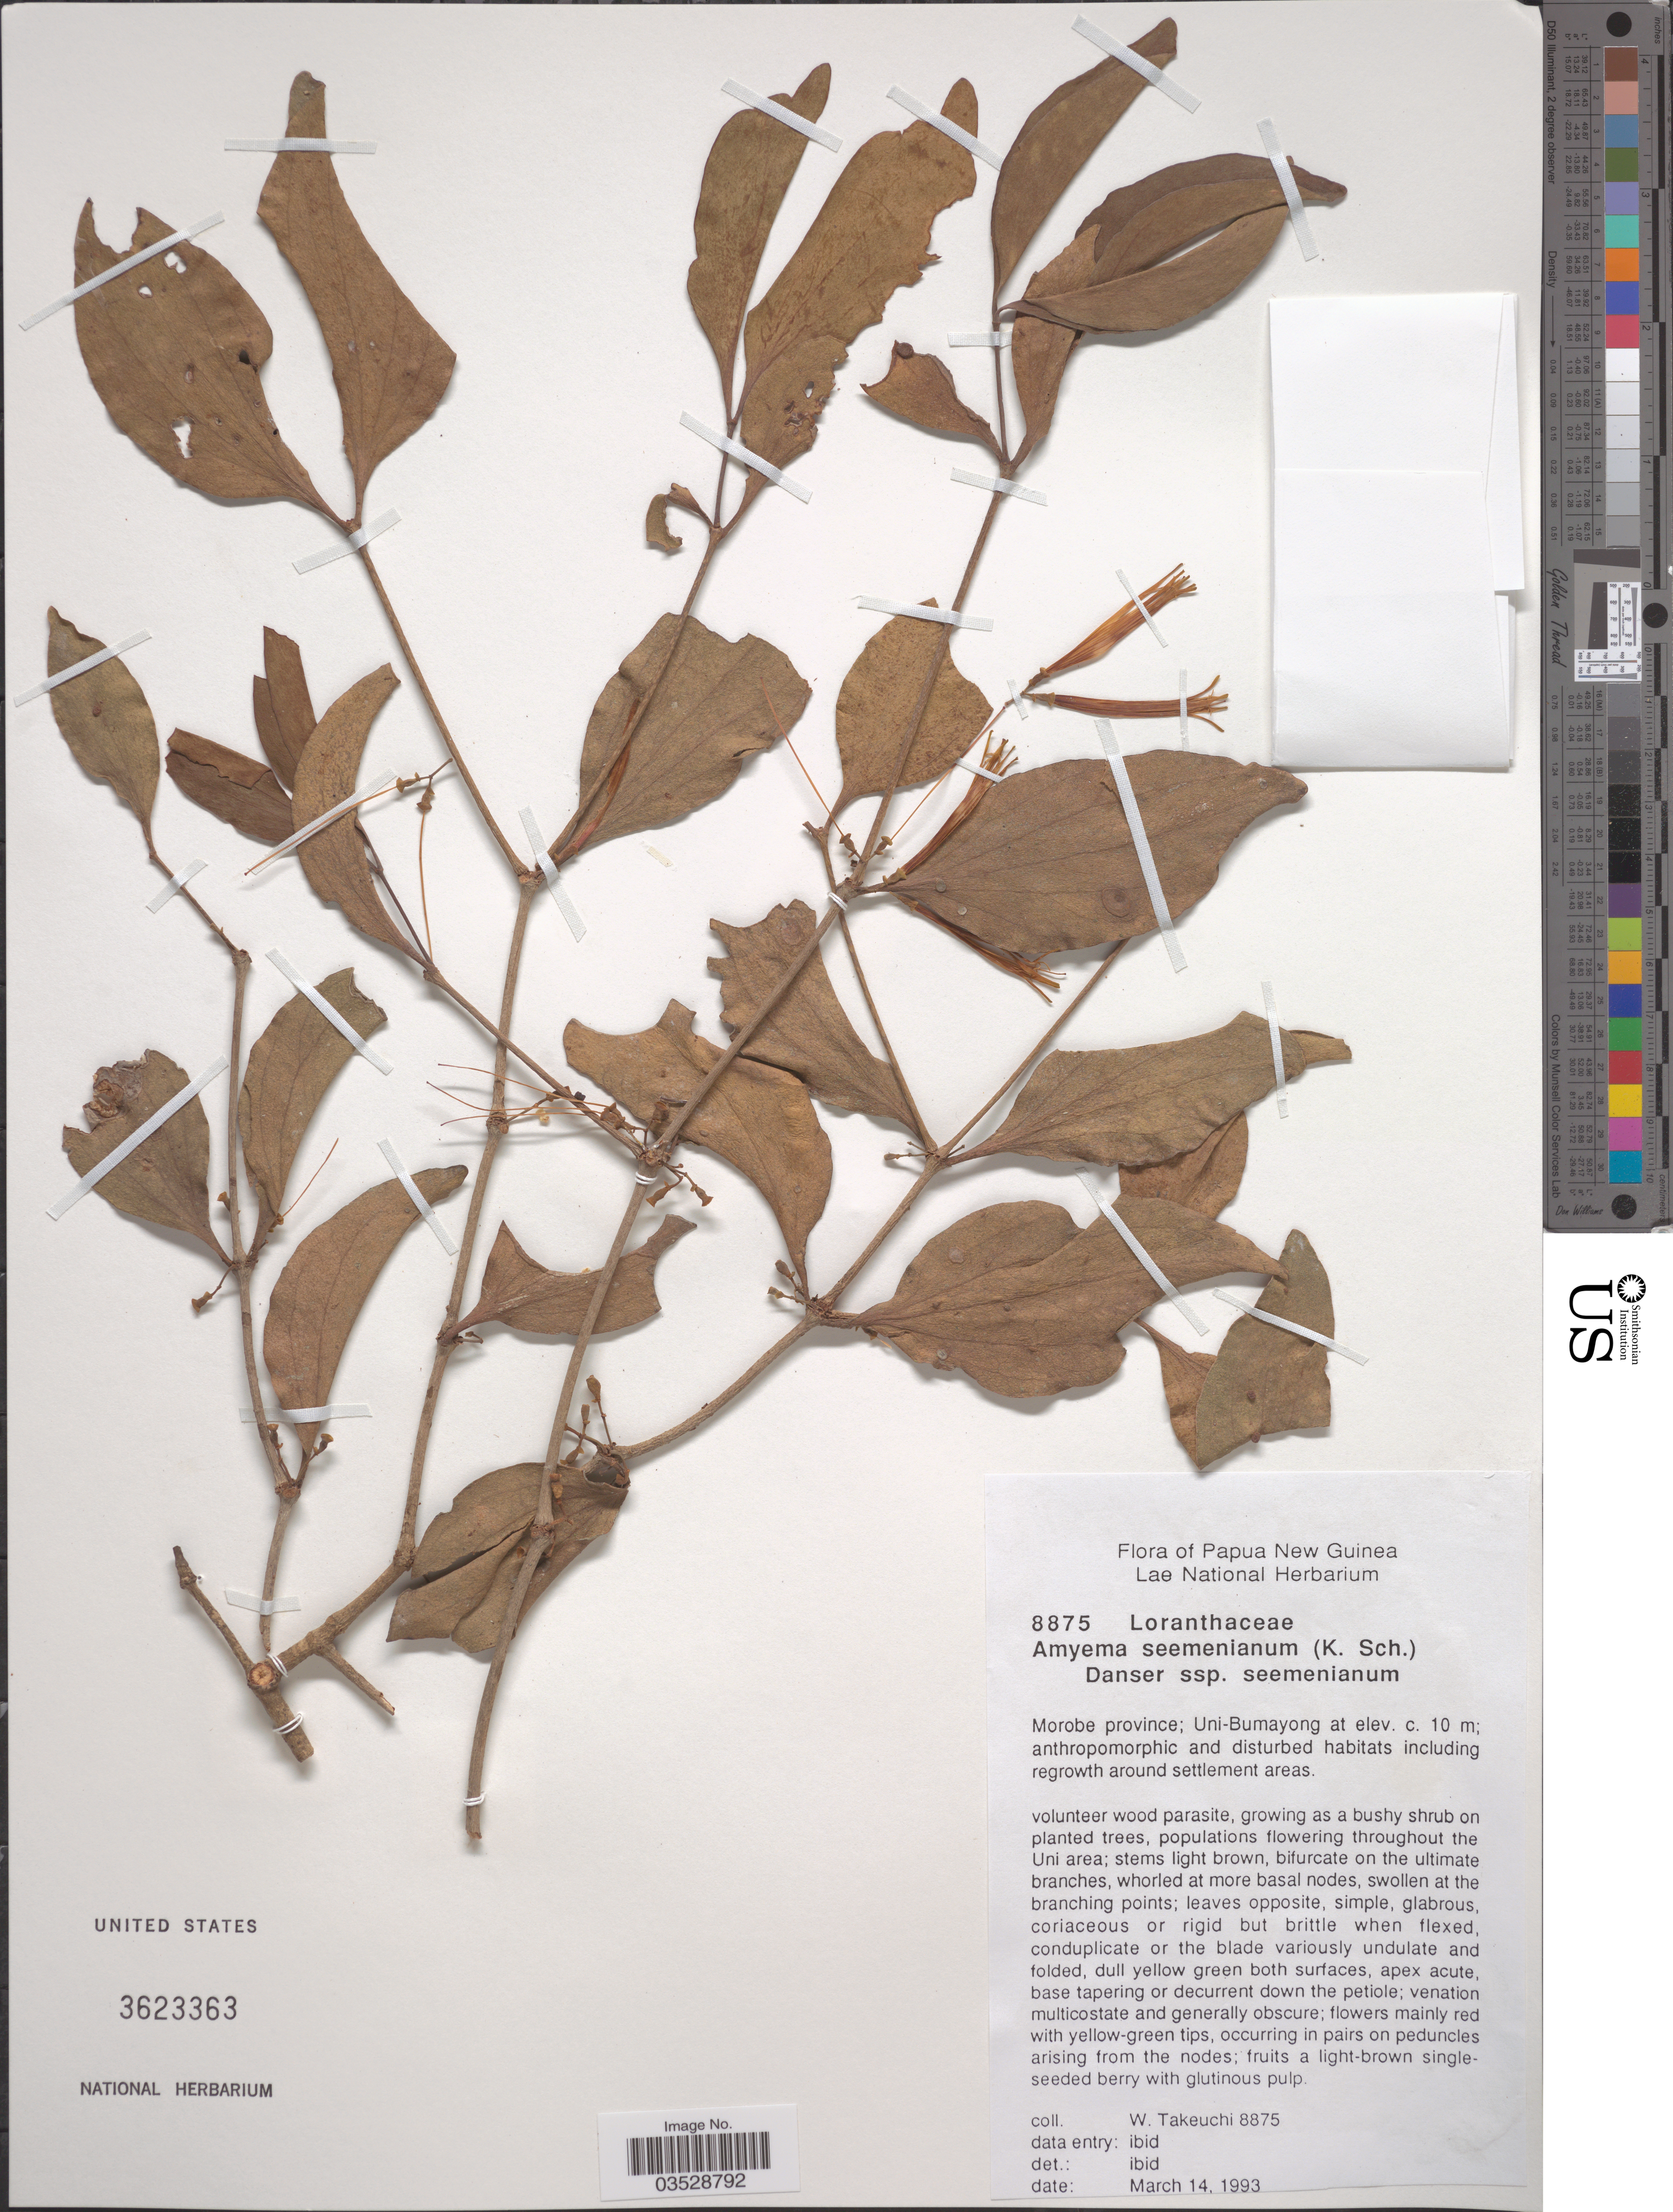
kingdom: Plantae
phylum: Tracheophyta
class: Magnoliopsida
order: Santalales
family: Loranthaceae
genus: Amyema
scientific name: Amyema seemeniana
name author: Danser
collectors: W. Takeuchi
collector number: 8875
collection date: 1993-03-14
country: Papua New Guinea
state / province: Morobe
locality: Morobe province; Uni-Bumayong.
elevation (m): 10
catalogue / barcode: US 3623363